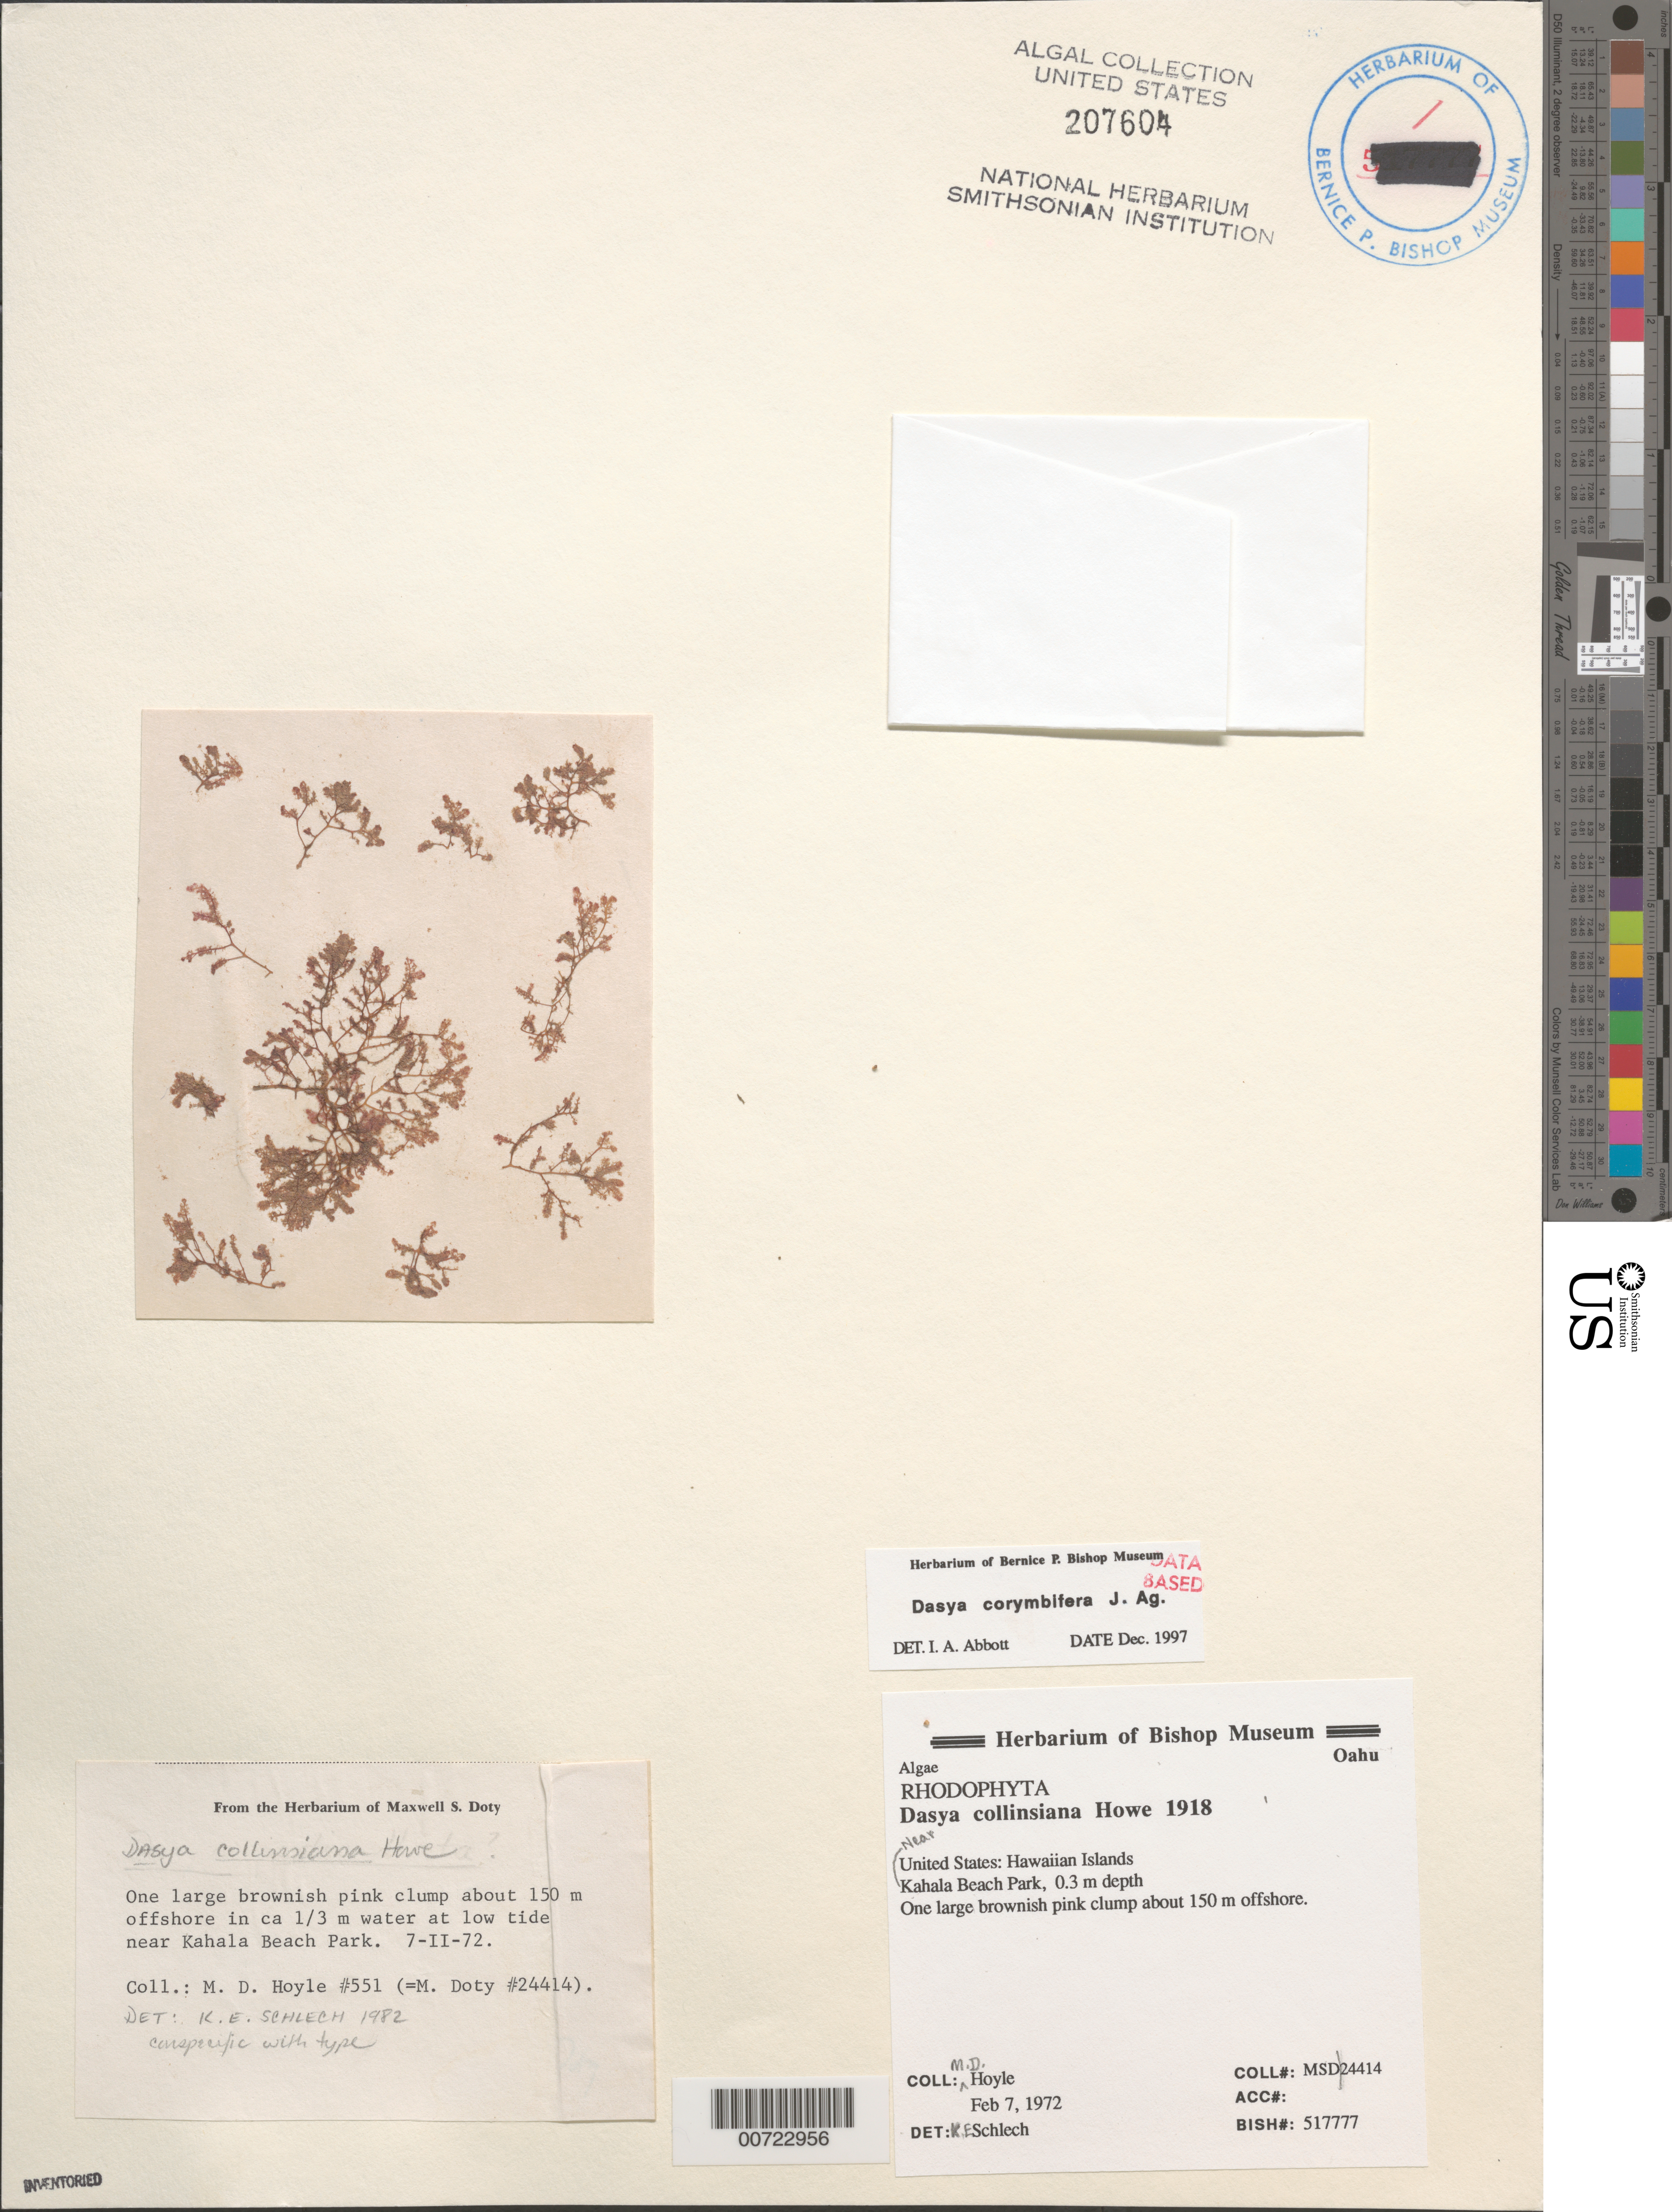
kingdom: Plantae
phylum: Rhodophyta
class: Florideophyceae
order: Ceramiales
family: Dasyaceae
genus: Dasya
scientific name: Dasya corymbifera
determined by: Abbott, Isabella A.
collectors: M. Hoyle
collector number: Hoyle 551 & MSD 24414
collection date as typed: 02 Feb 1972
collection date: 1972-02-02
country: United States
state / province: Hawaii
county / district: Honolulu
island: Oahu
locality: Near Kahala Beach Park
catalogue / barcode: US 207604